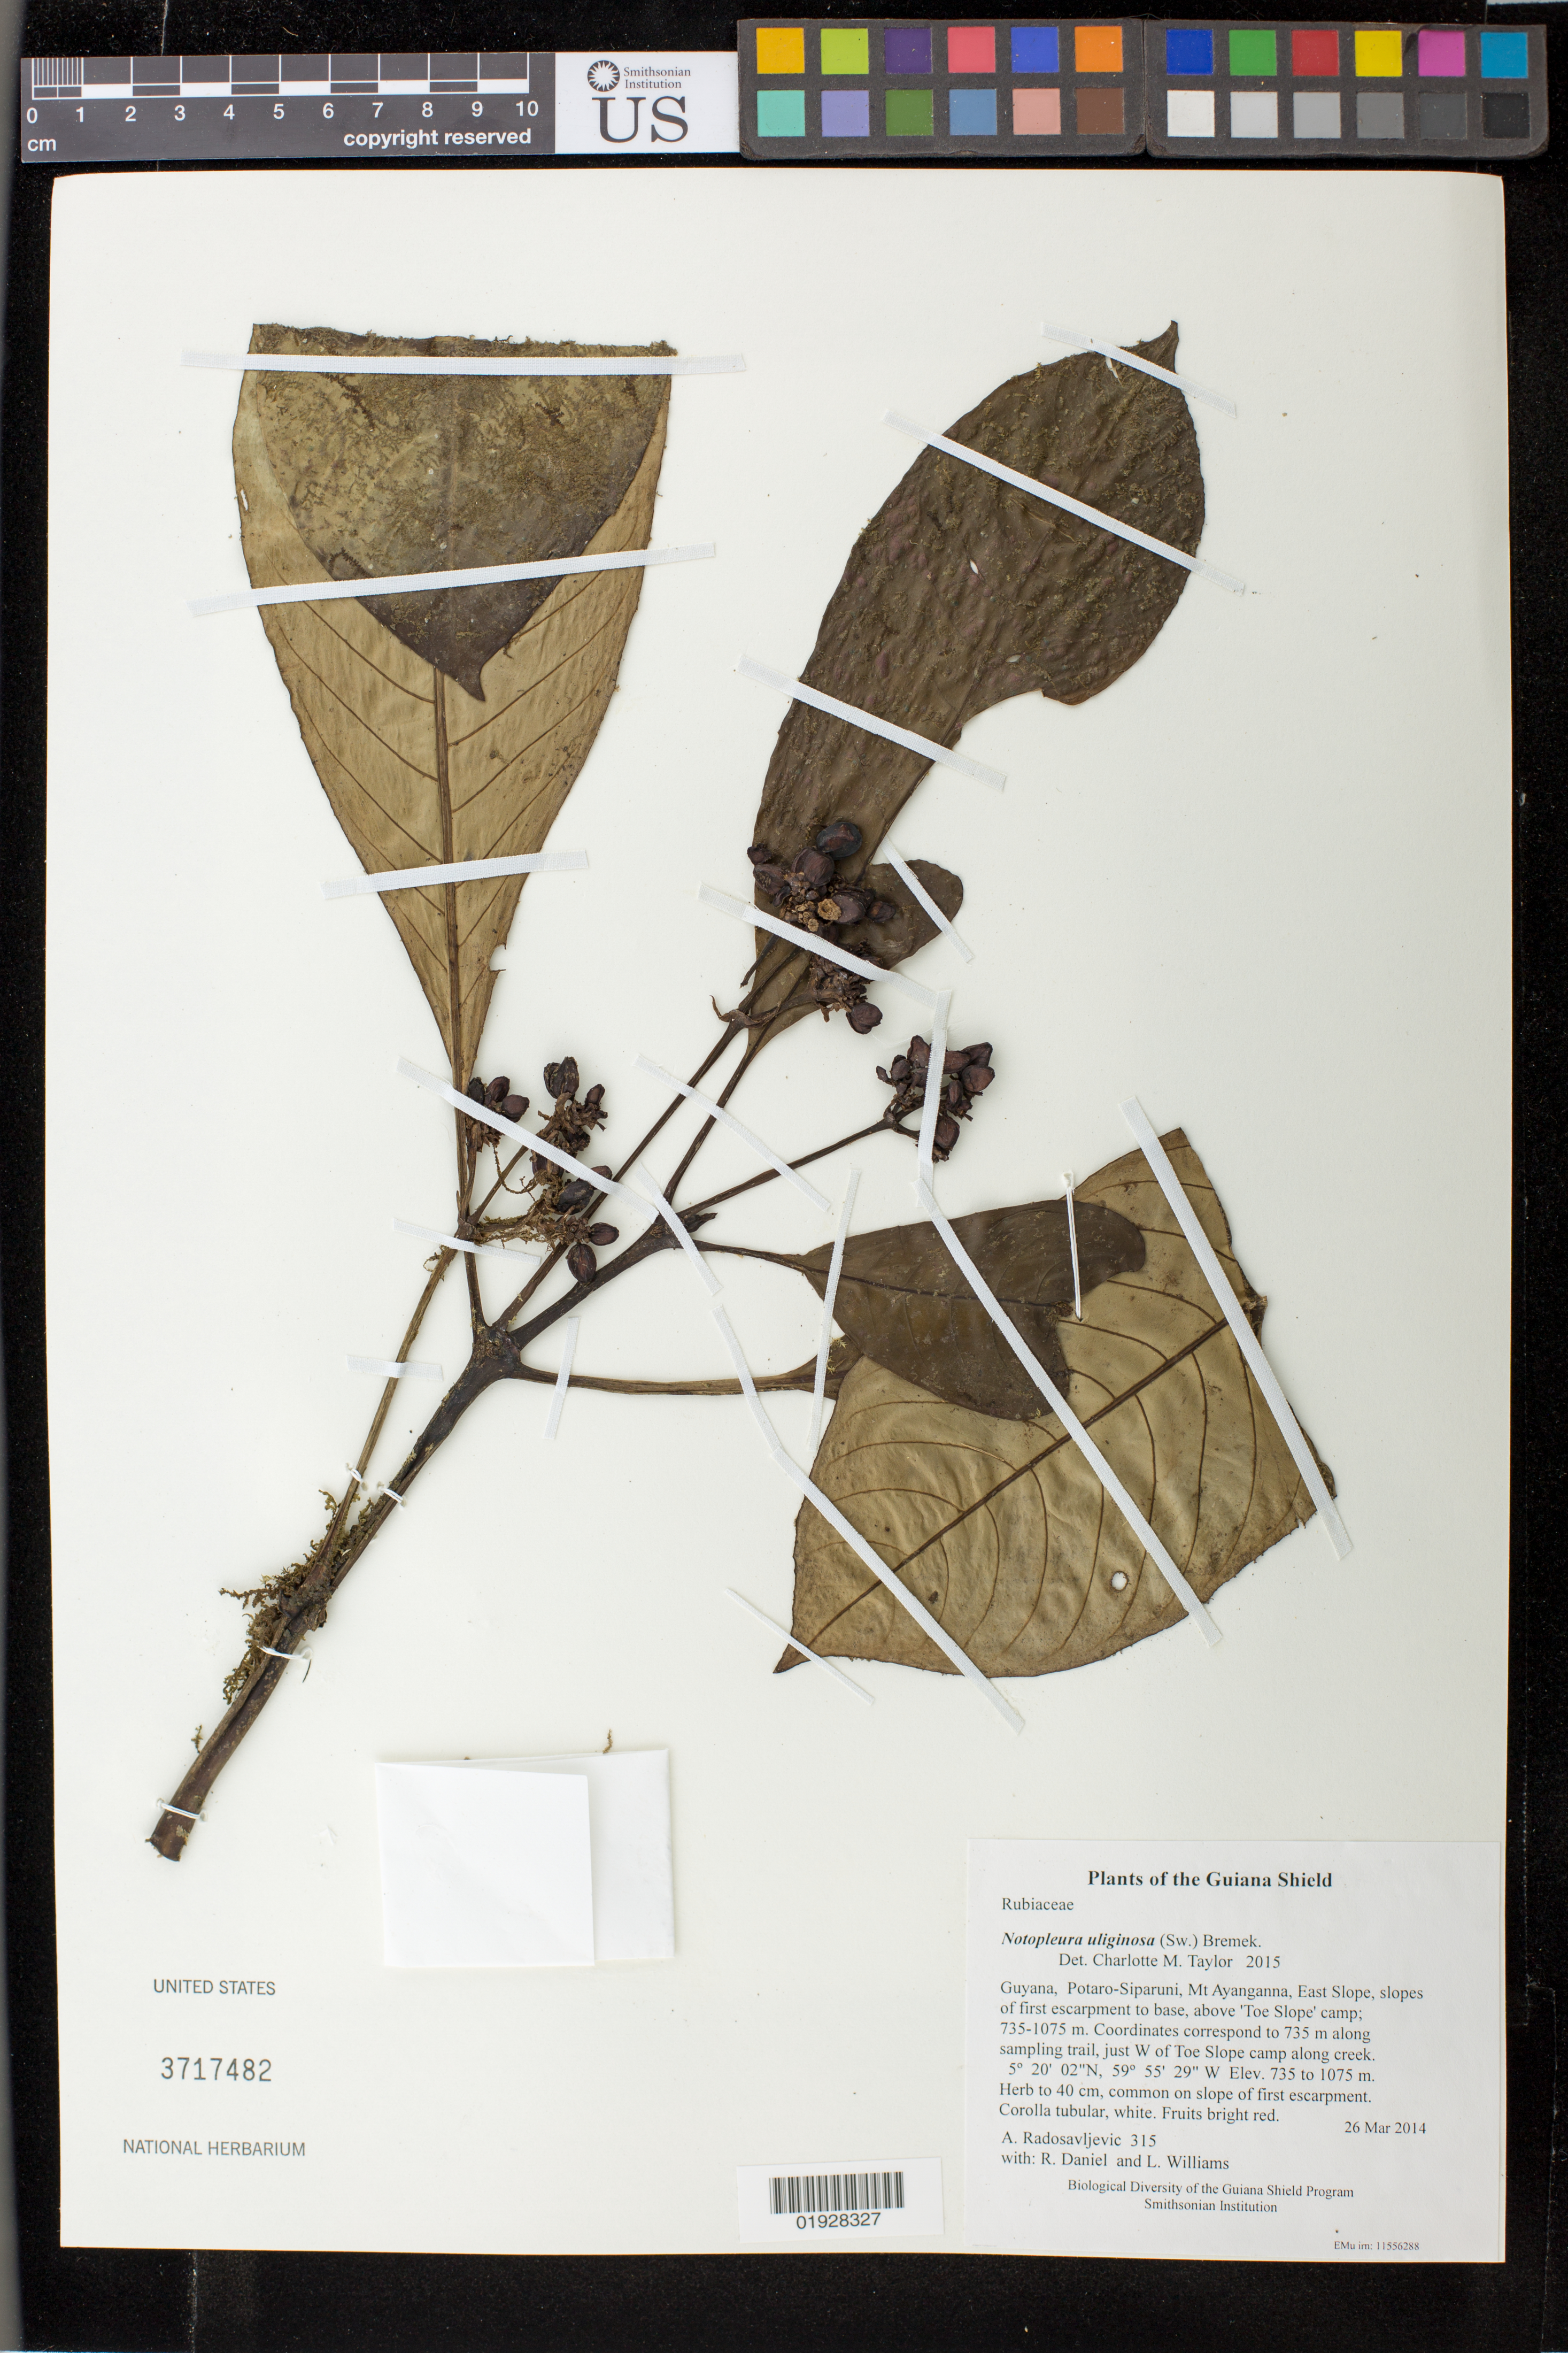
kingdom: Plantae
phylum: Tracheophyta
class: Magnoliopsida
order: Gentianales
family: Rubiaceae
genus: Notopleura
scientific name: Notopleura uliginosa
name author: (Sw.) Bremek.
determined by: Taylor, Charlotte M.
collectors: A. Radosavljevic, R. Daniel & L. Williams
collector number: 315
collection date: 2014-03-26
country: Guyana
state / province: Potaro-Siparuni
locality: Mt Ayanganna, East Slope, slopes of first escarpment to base, above 'Toe Slope' camp; 735-1075 m. Coordinates correspond to 735 m along sampling trail, just W of Toe Slope camp along creek.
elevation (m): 735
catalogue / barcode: US 3717482